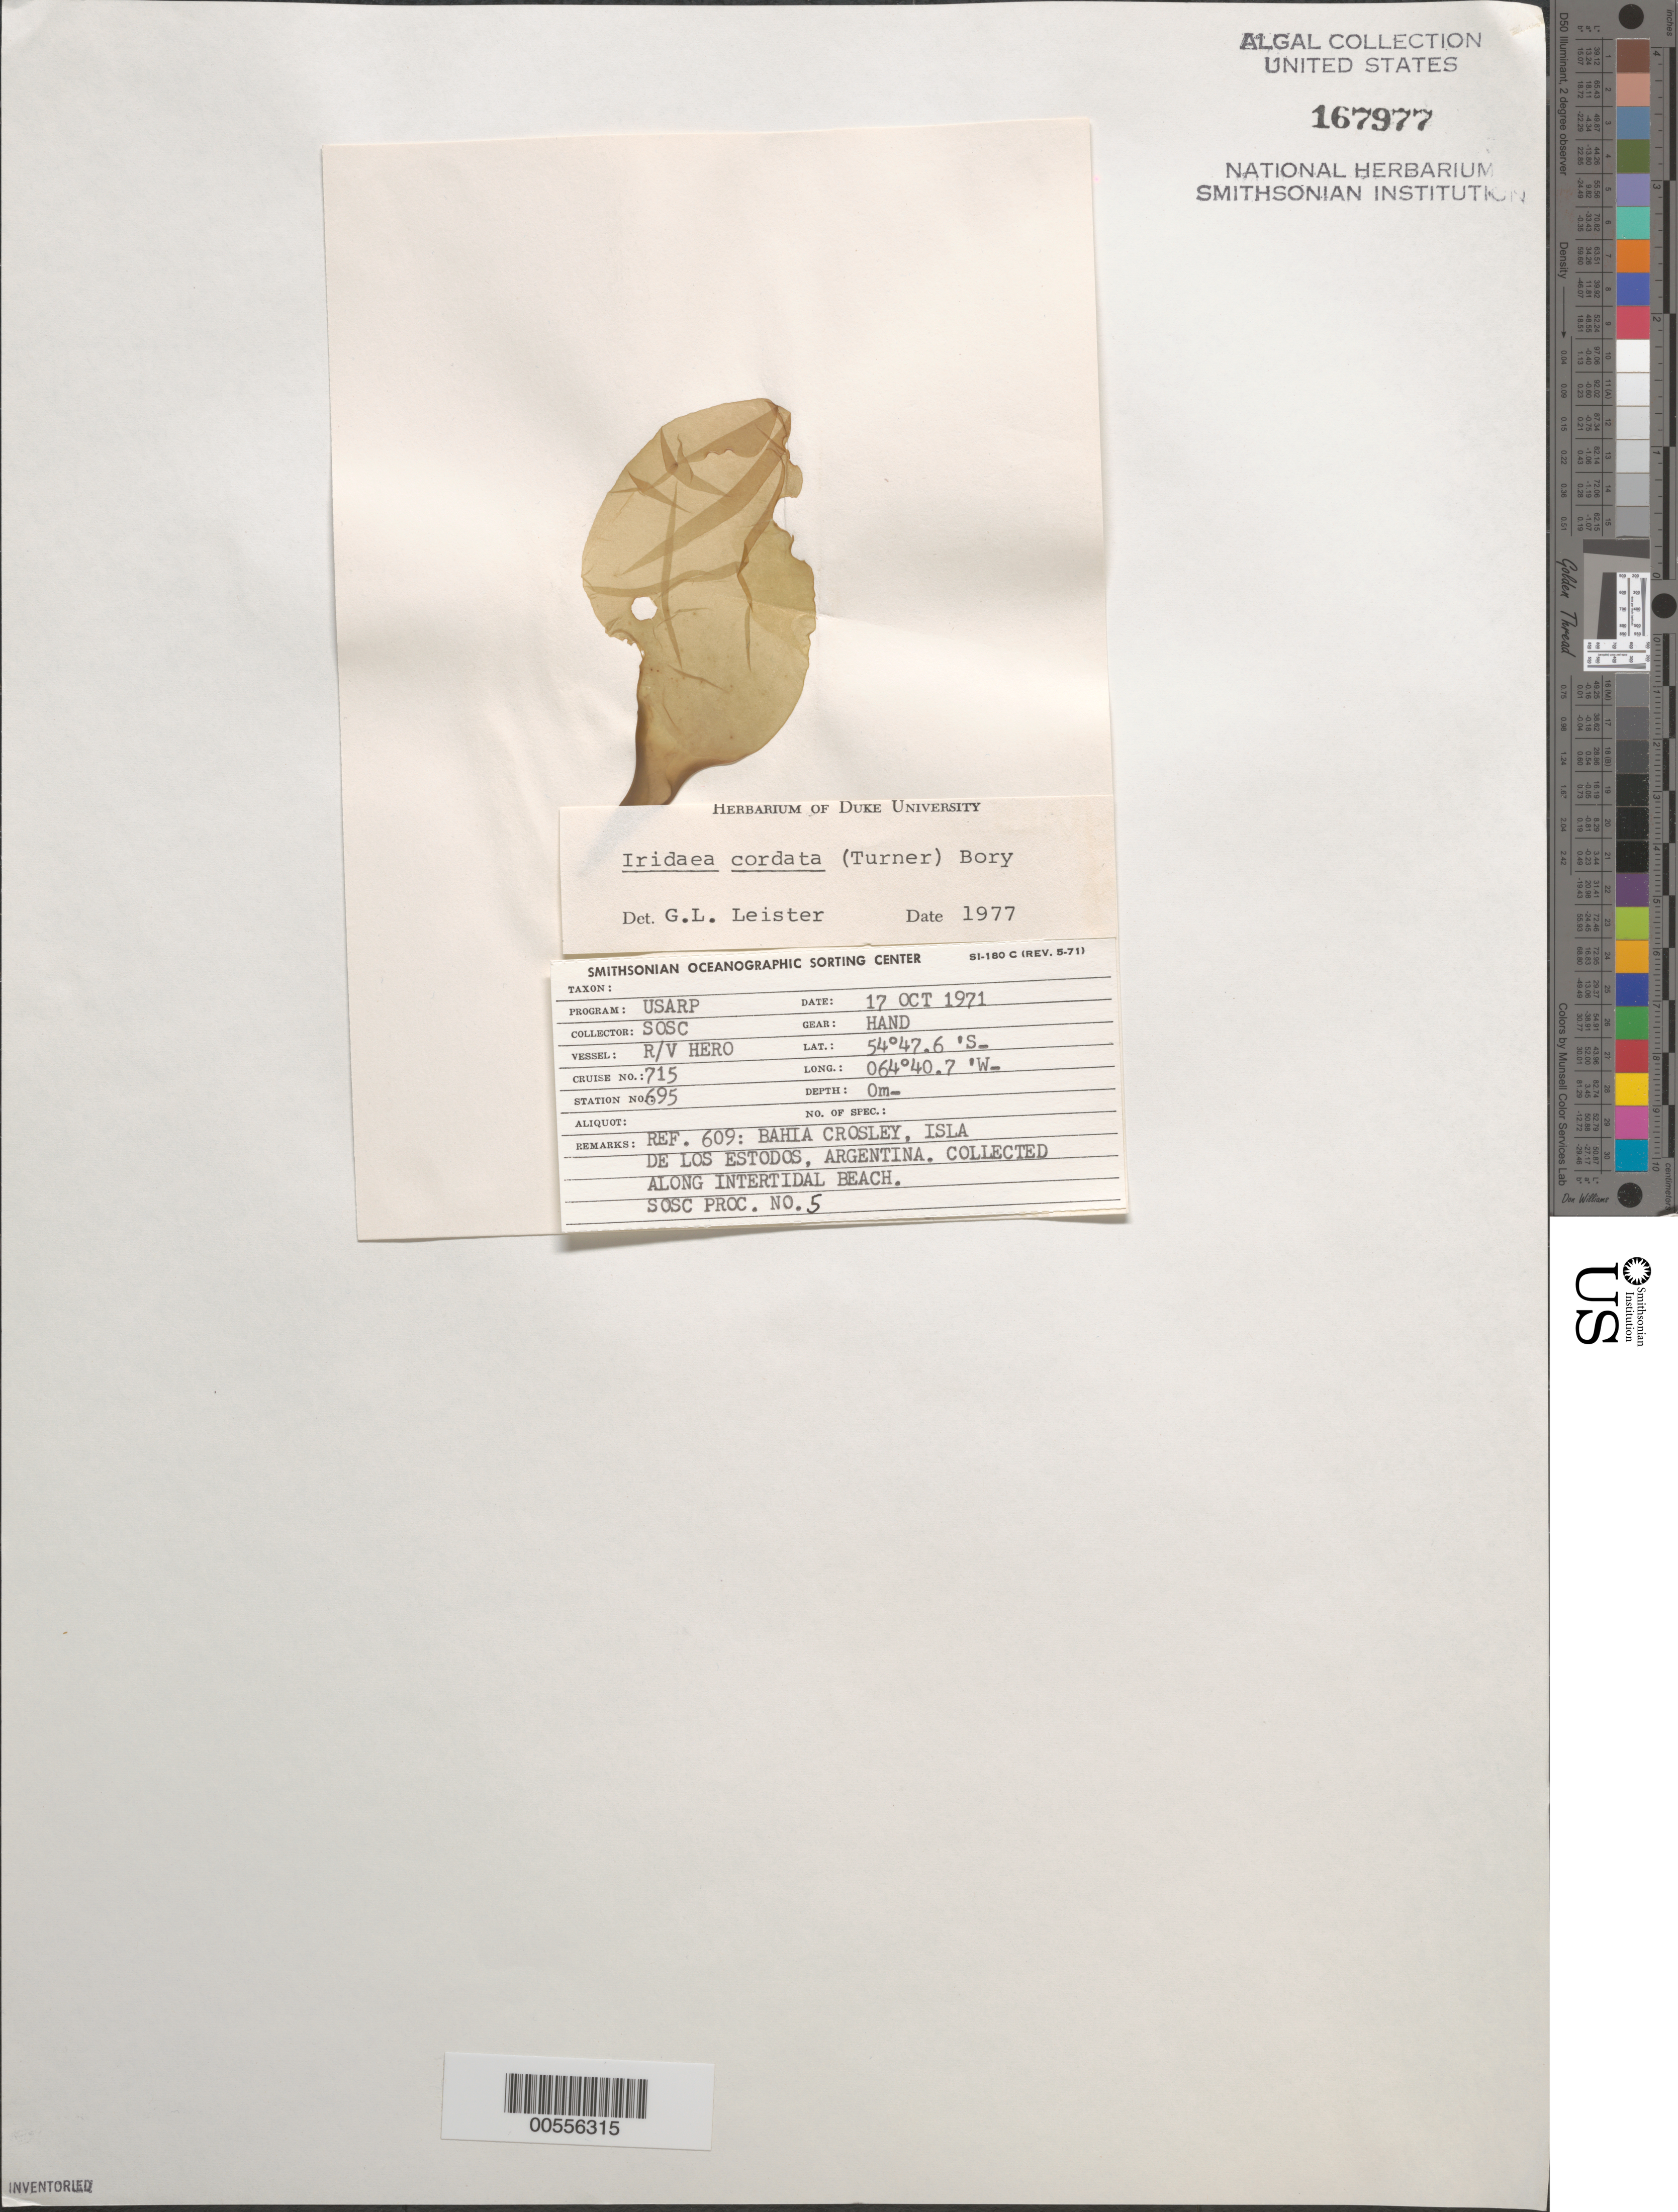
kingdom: Plantae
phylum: Rhodophyta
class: Florideophyceae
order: Gigartinales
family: Gigartinaceae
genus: Iridaea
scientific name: Iridaea cordata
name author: (Turner) Bory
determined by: Leister, G. L.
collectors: SOSC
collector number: Station 695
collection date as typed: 17 Oct 1971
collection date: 1971-10-17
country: Argentina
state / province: Tierra del Fuego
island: Isla de los Estados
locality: Bahia Crossley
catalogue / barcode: US 167977